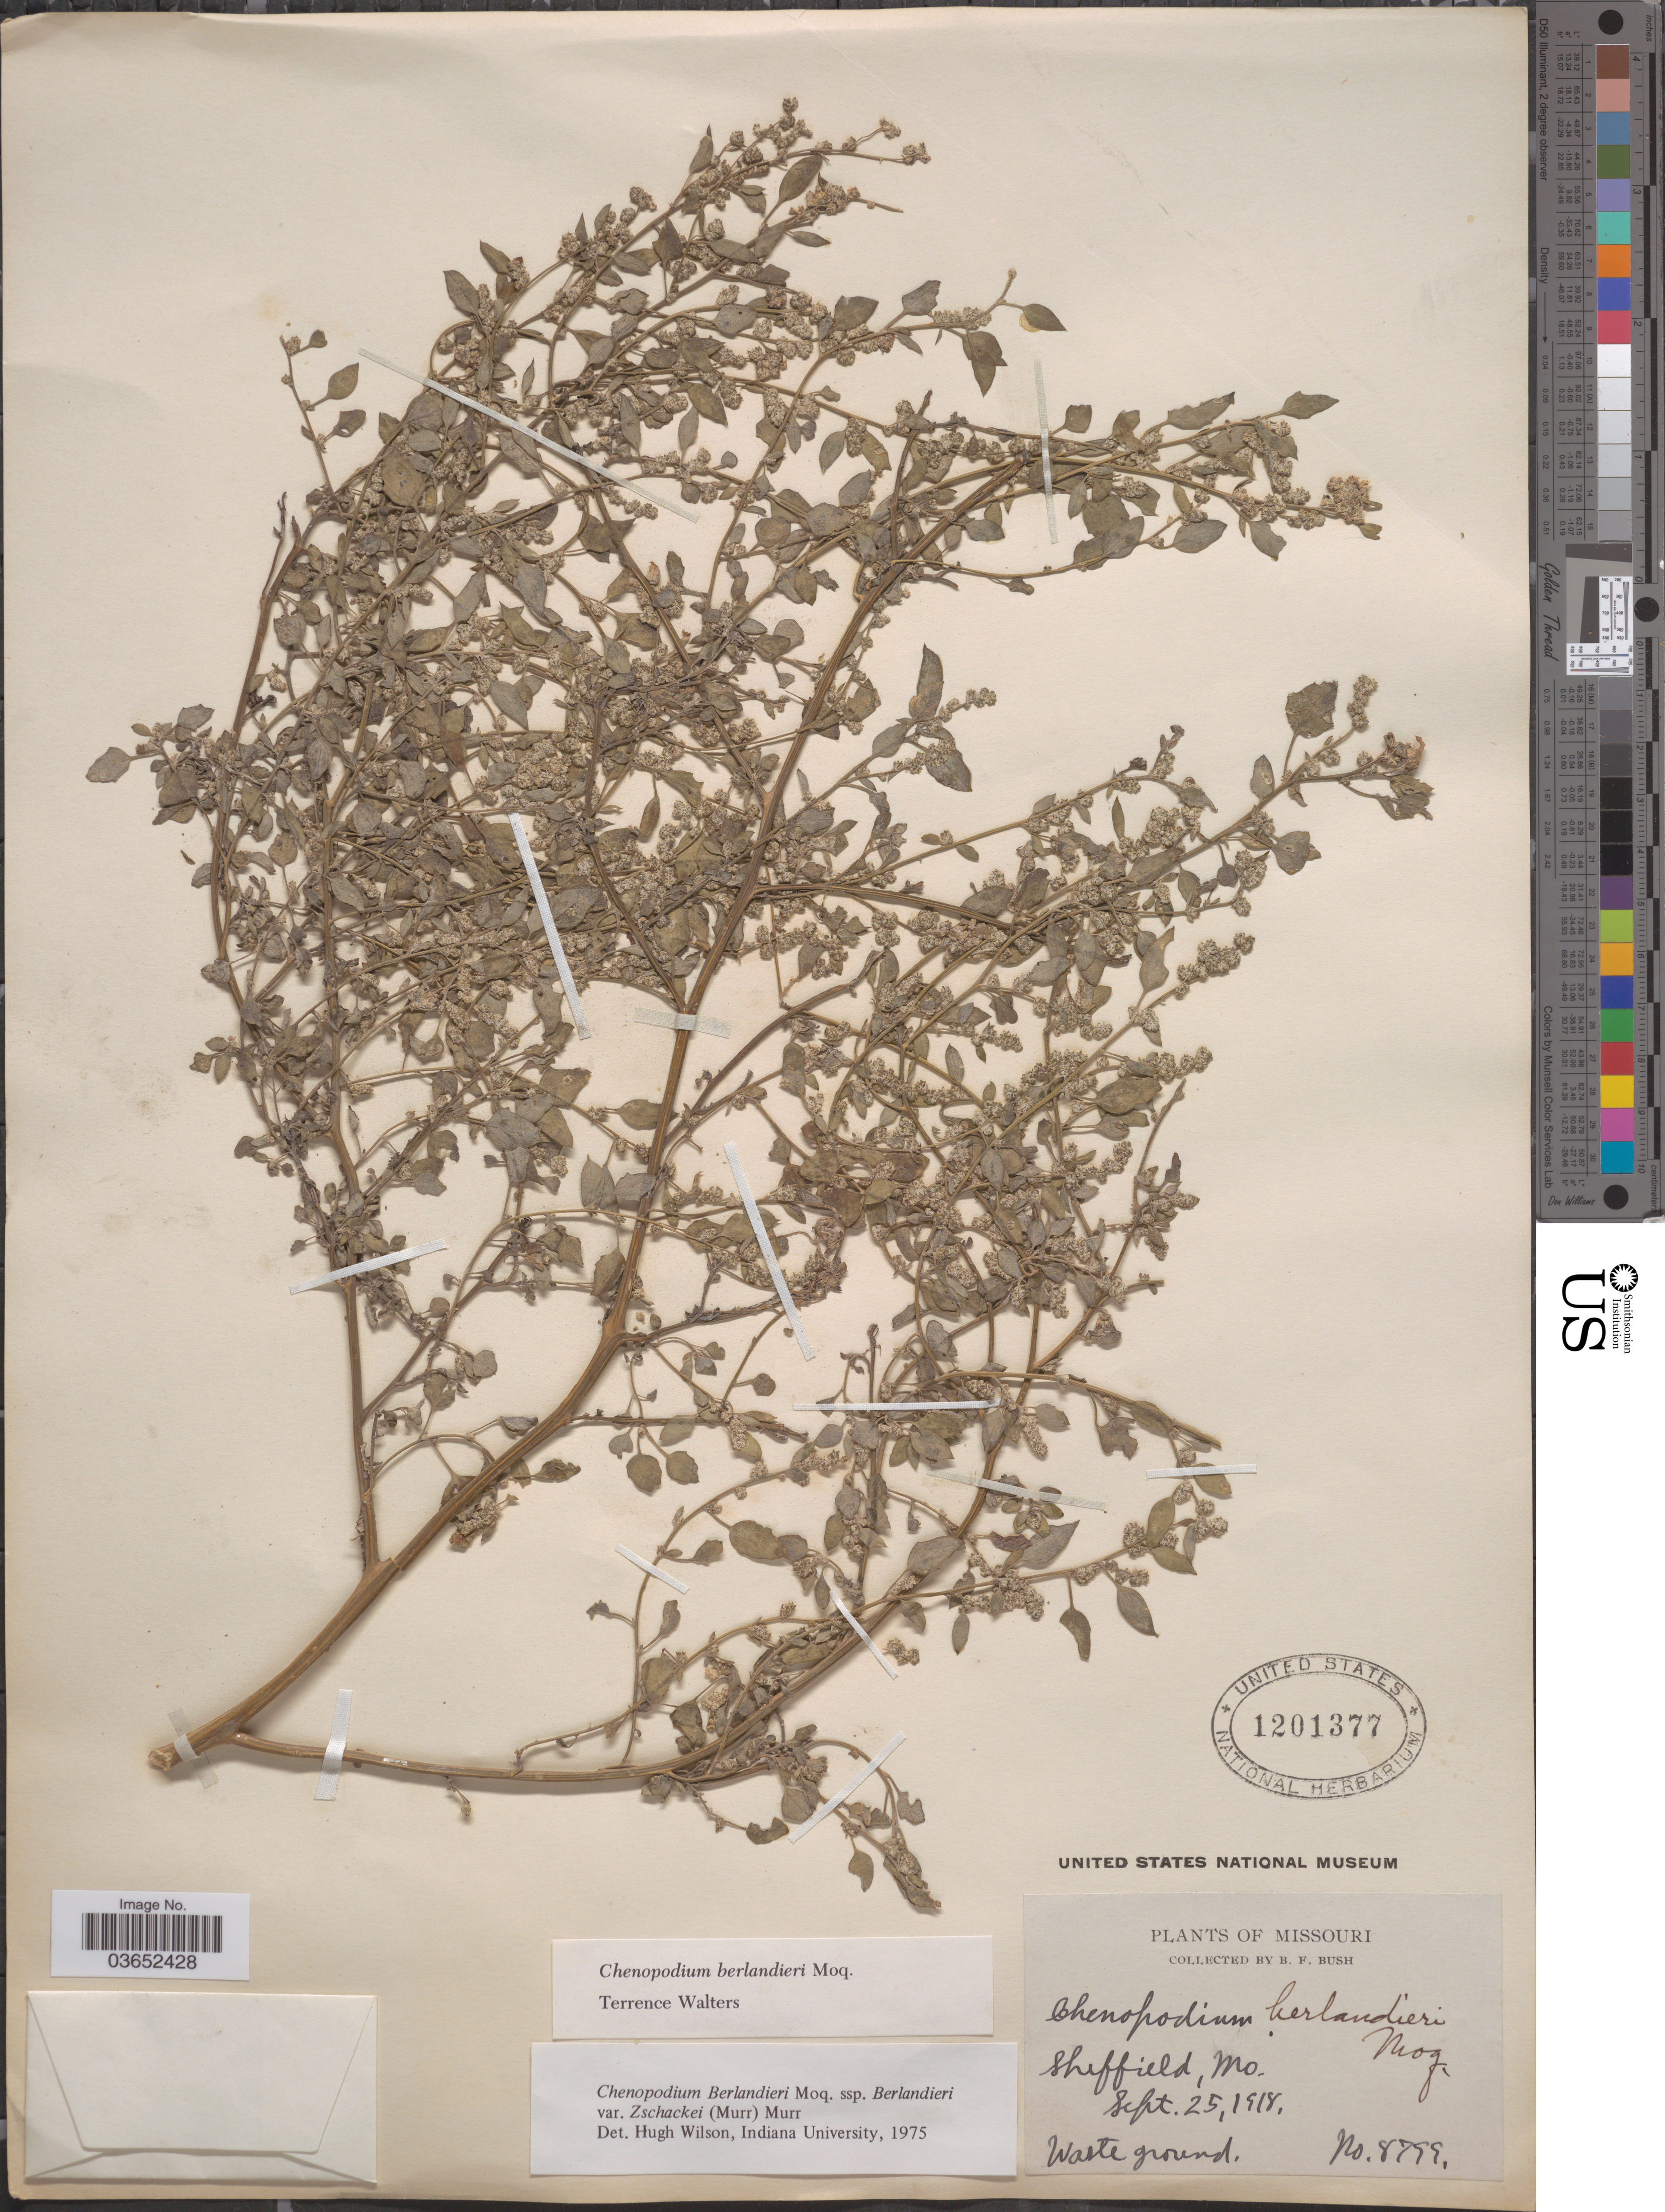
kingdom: Plantae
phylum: Tracheophyta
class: Magnoliopsida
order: Caryophyllales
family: Amaranthaceae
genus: Chenopodium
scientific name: Chenopodium berlandieri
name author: Moq.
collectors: B. F. Bush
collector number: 8799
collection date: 1918-09-25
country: United States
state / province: Missouri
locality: Sheffield.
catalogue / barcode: US 1201377